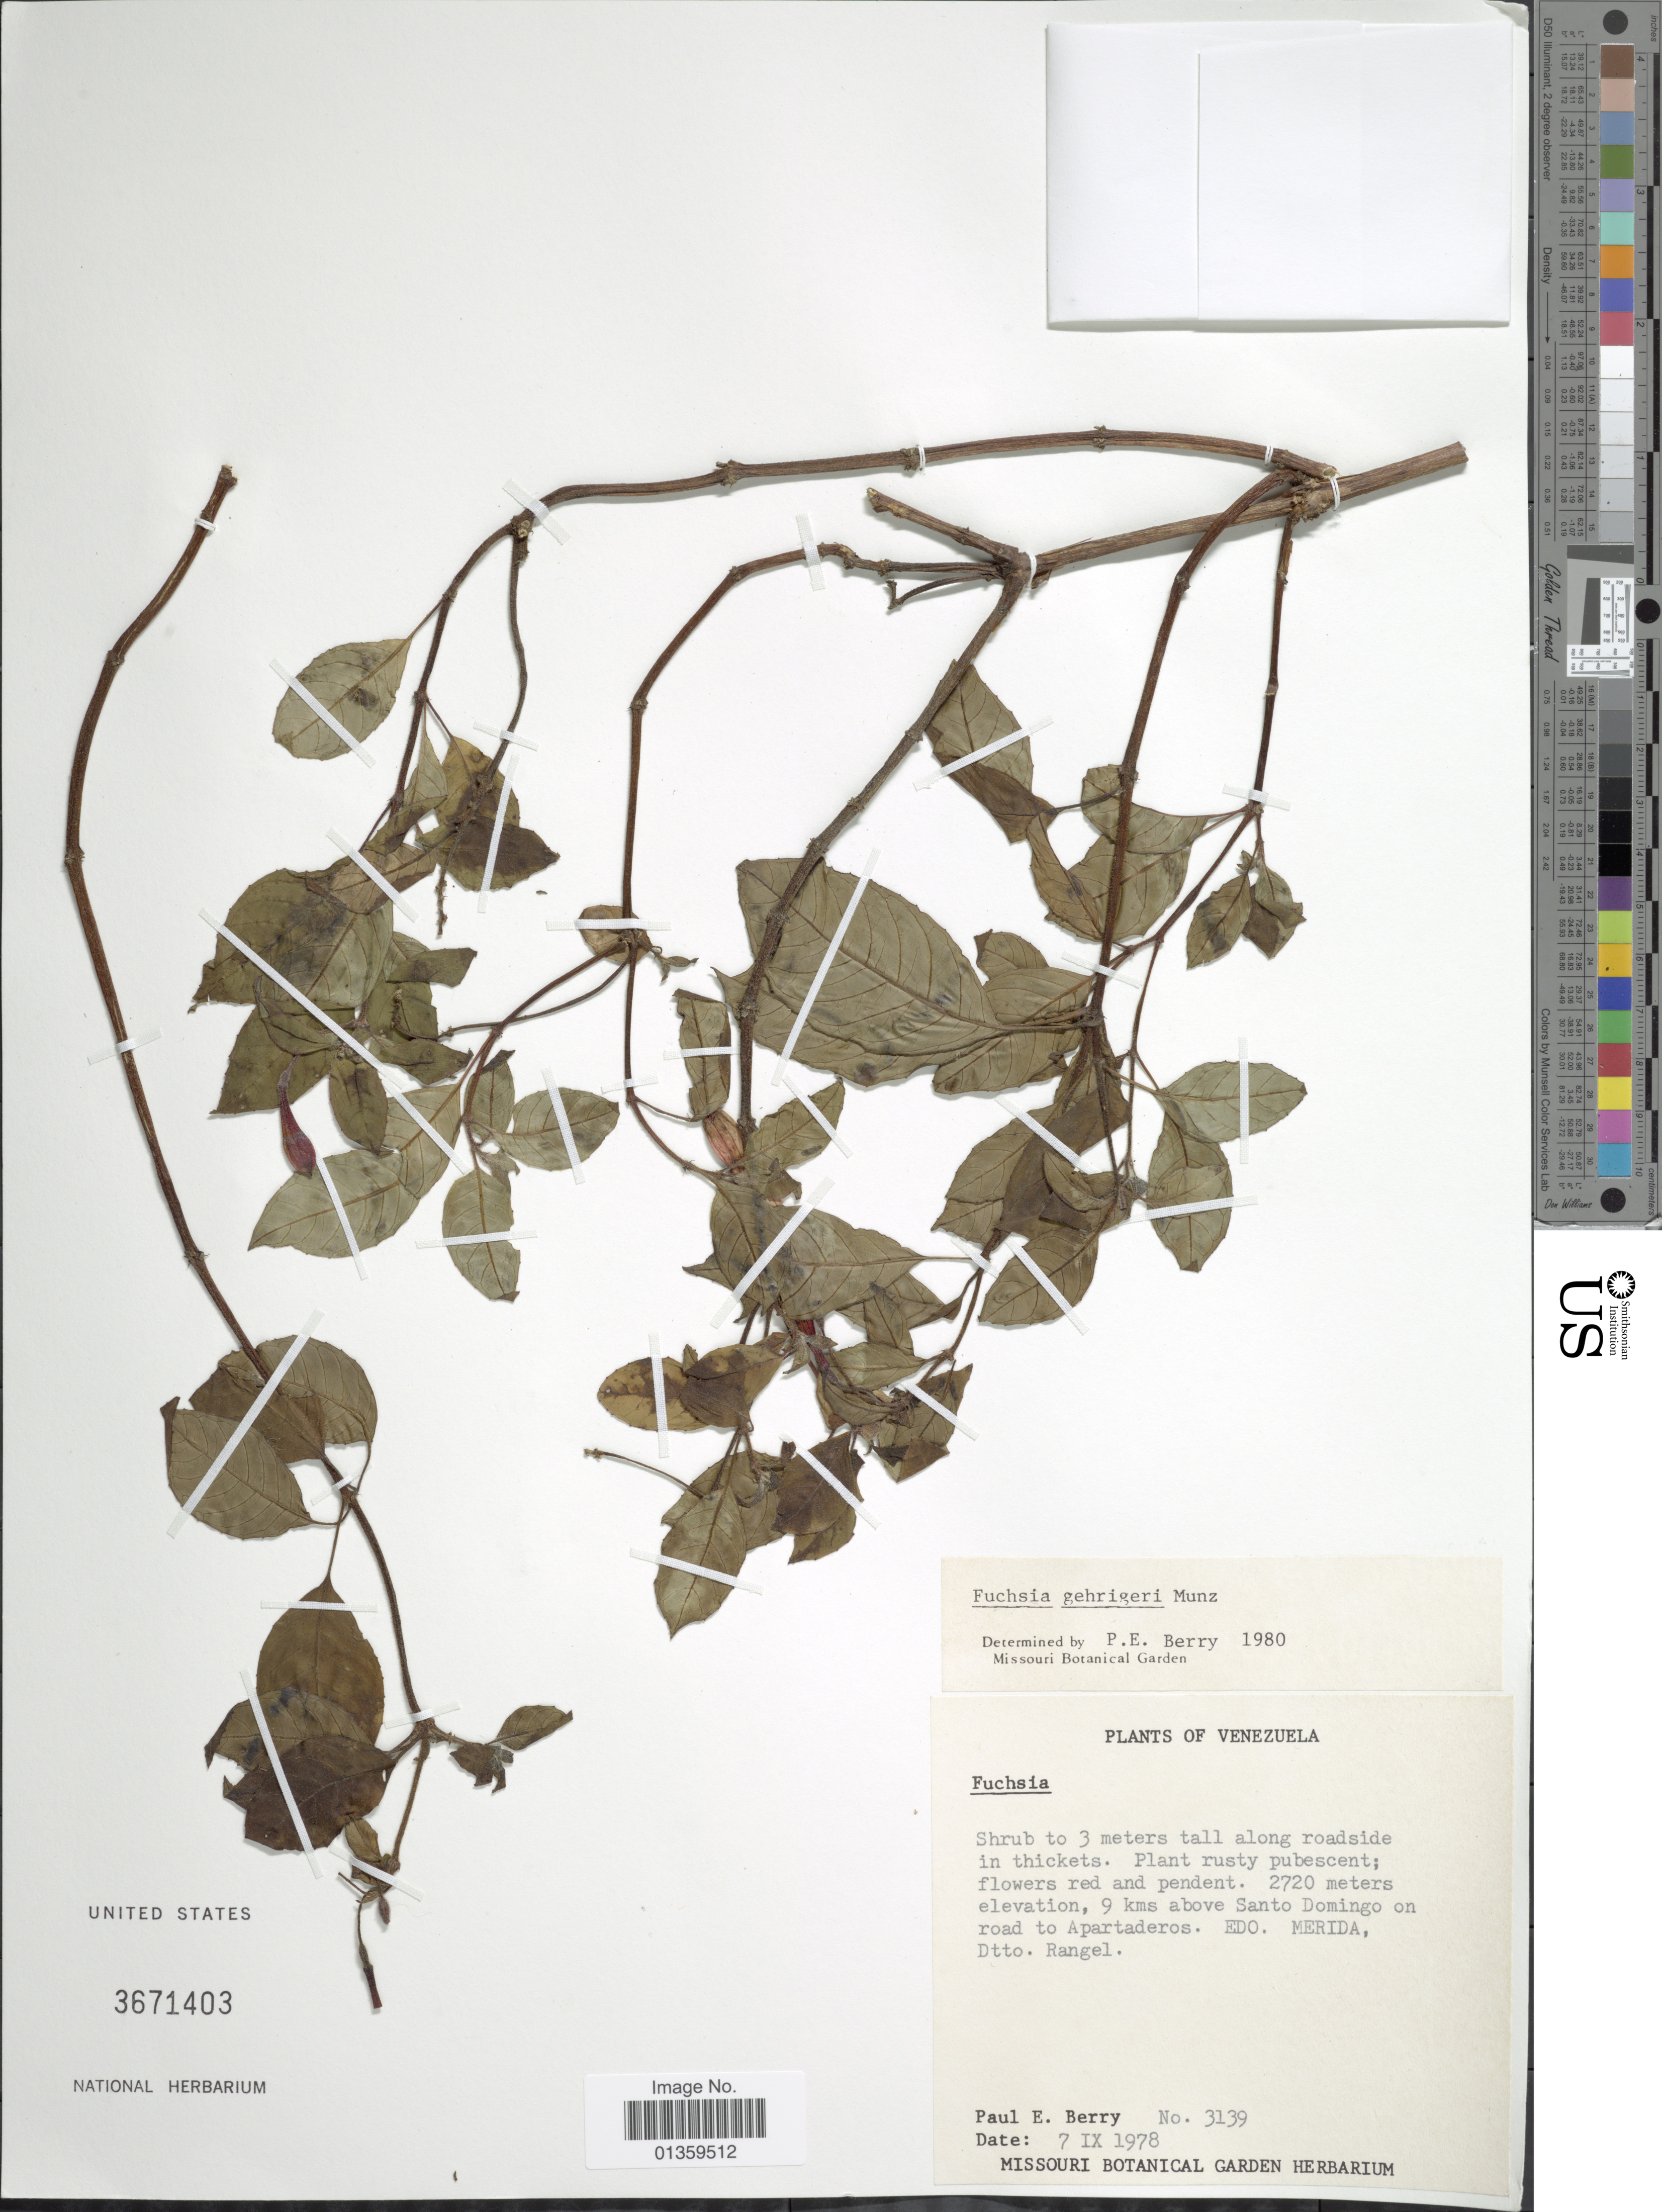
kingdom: Plantae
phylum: Tracheophyta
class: Magnoliopsida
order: Myrtales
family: Onagraceae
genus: Fuchsia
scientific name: Fuchsia gehrigeri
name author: Munz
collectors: P. E. Berry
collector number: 3139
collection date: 1978-09-07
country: Venezuela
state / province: Mérida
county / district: Rangel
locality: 9 kms above Santo Domingo on road to Apartaderos, Dtto. Rangel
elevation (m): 2720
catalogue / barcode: US 3671403